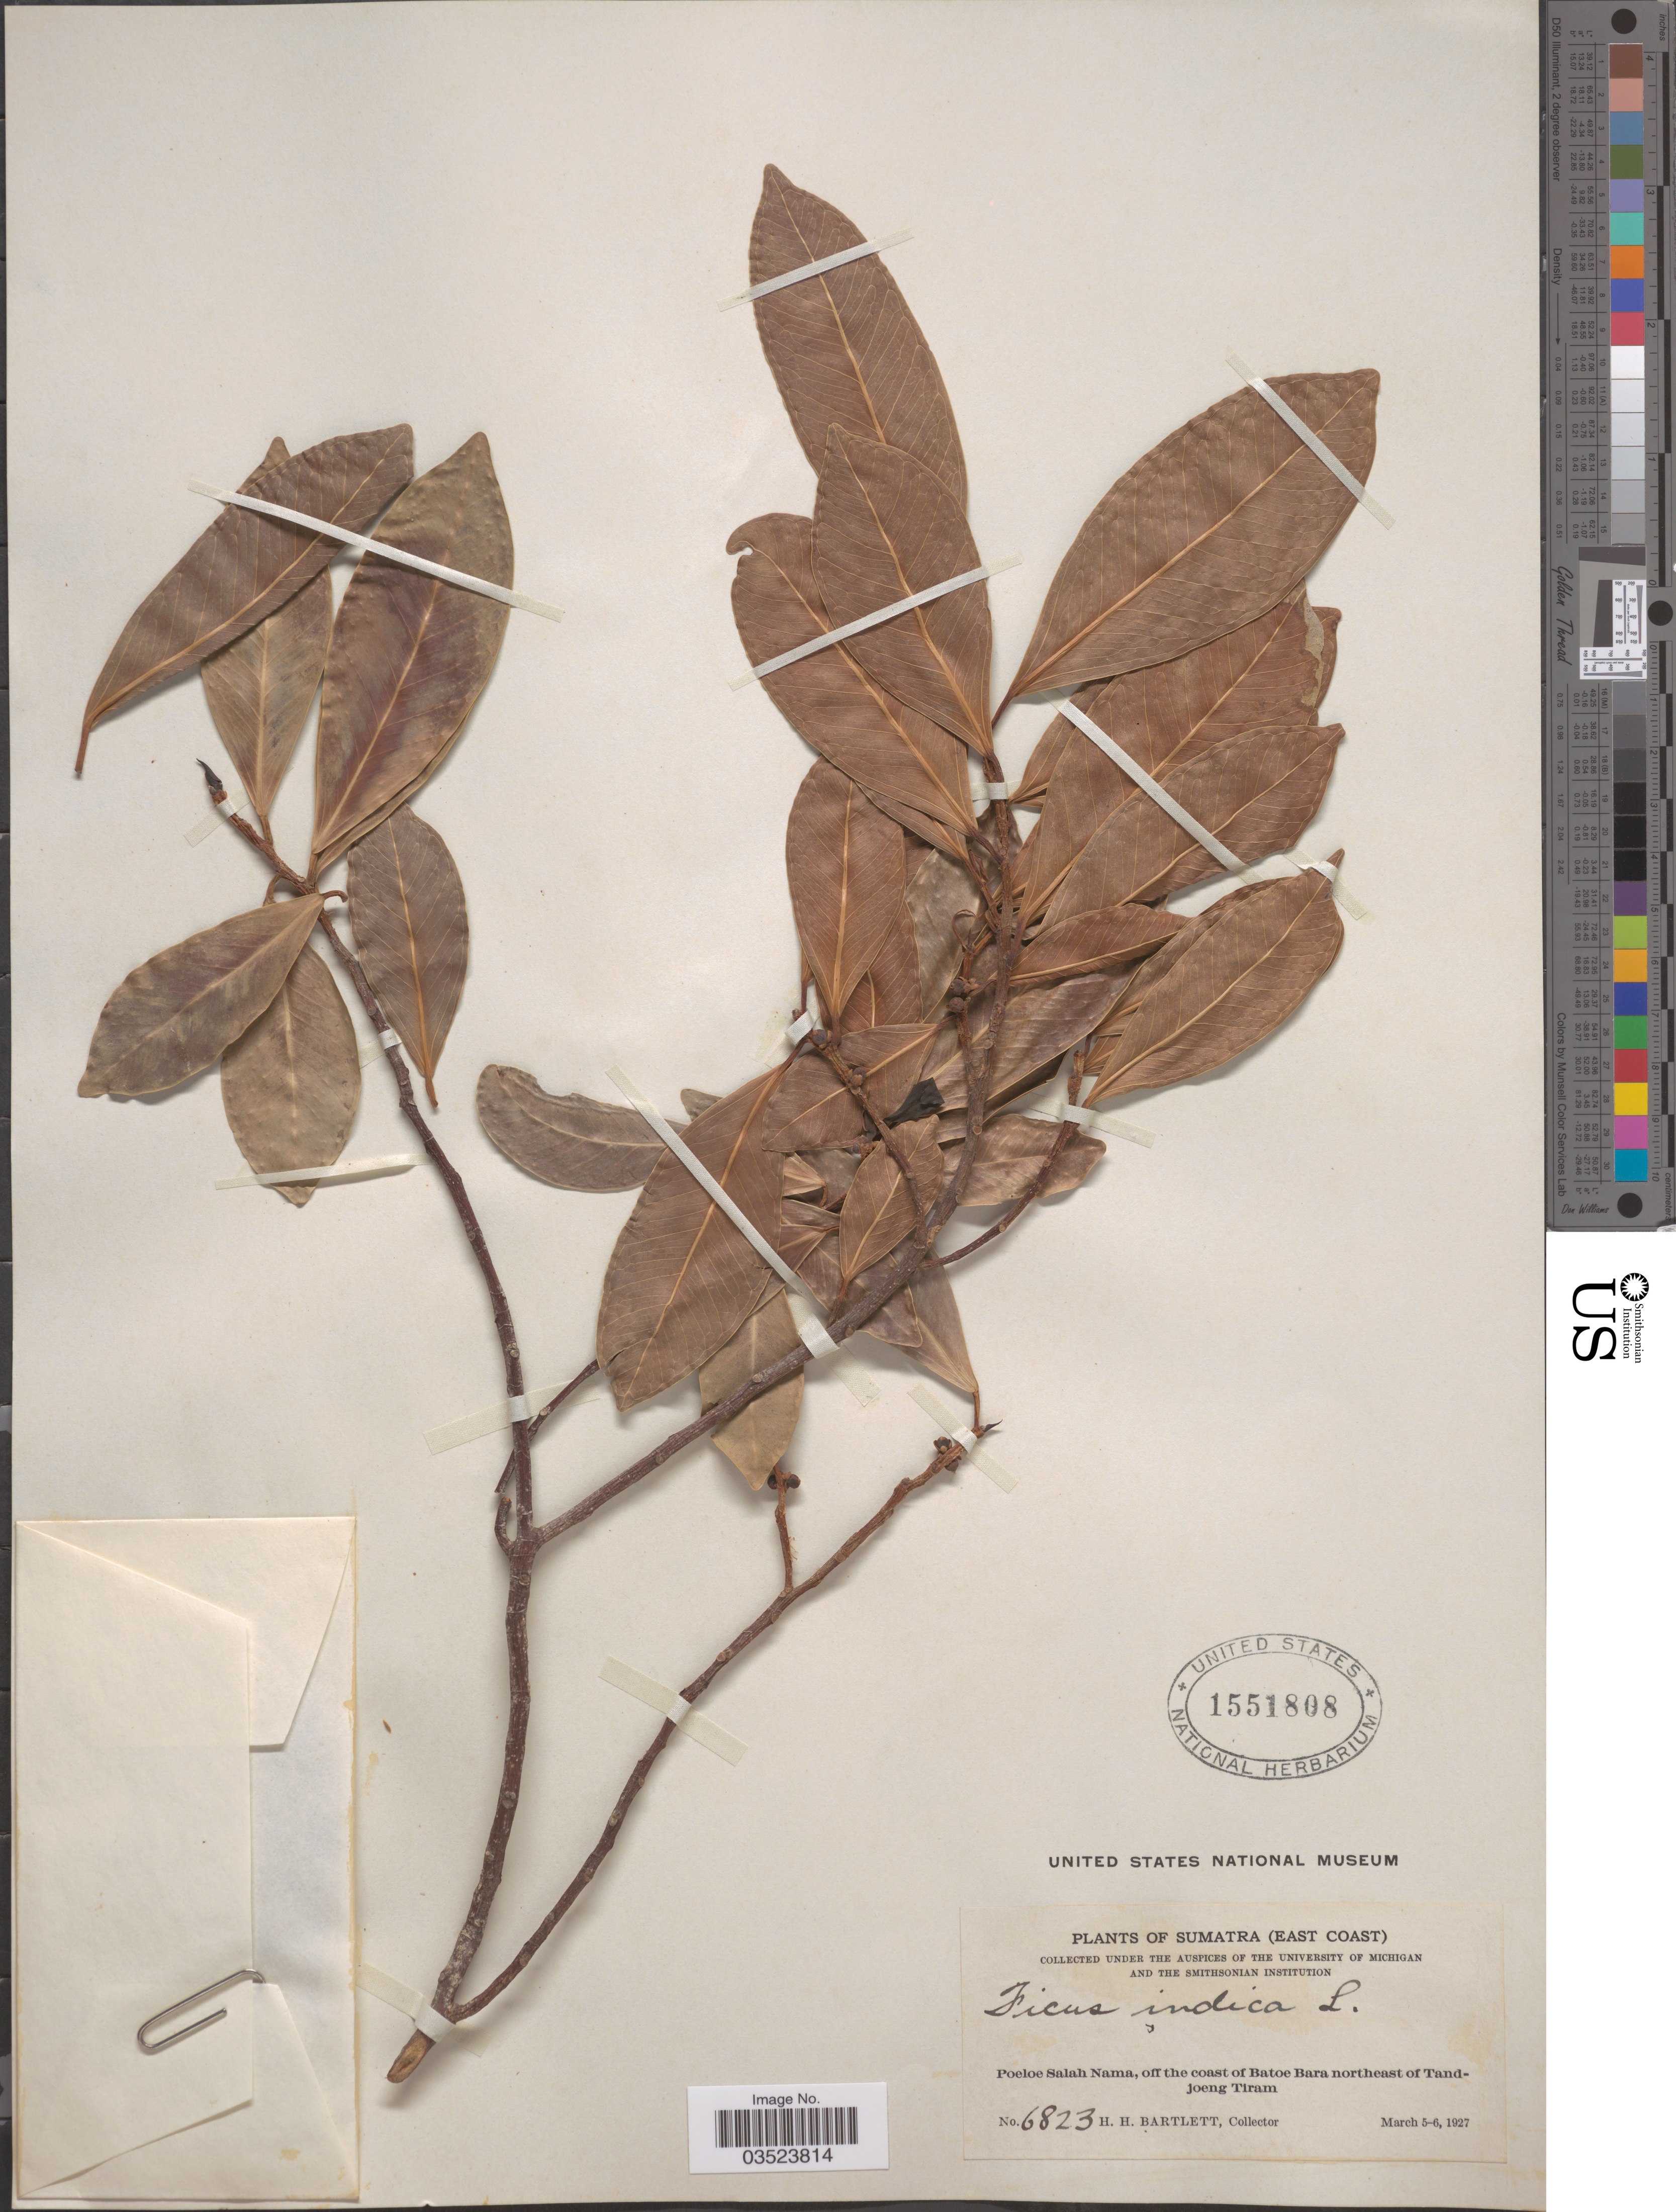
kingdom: Plantae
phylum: Tracheophyta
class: Magnoliopsida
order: Rosales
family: Moraceae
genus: Ficus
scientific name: Ficus indica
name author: L.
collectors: H. H. Bartlett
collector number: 6823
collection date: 1927-03-05/1927-03-06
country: Indonesia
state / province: Sumatra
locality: East coast. Poeloe Salah Nama, off the coast of Batoe Bara northeast of Tanjoeng Tiram.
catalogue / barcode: US 1551808